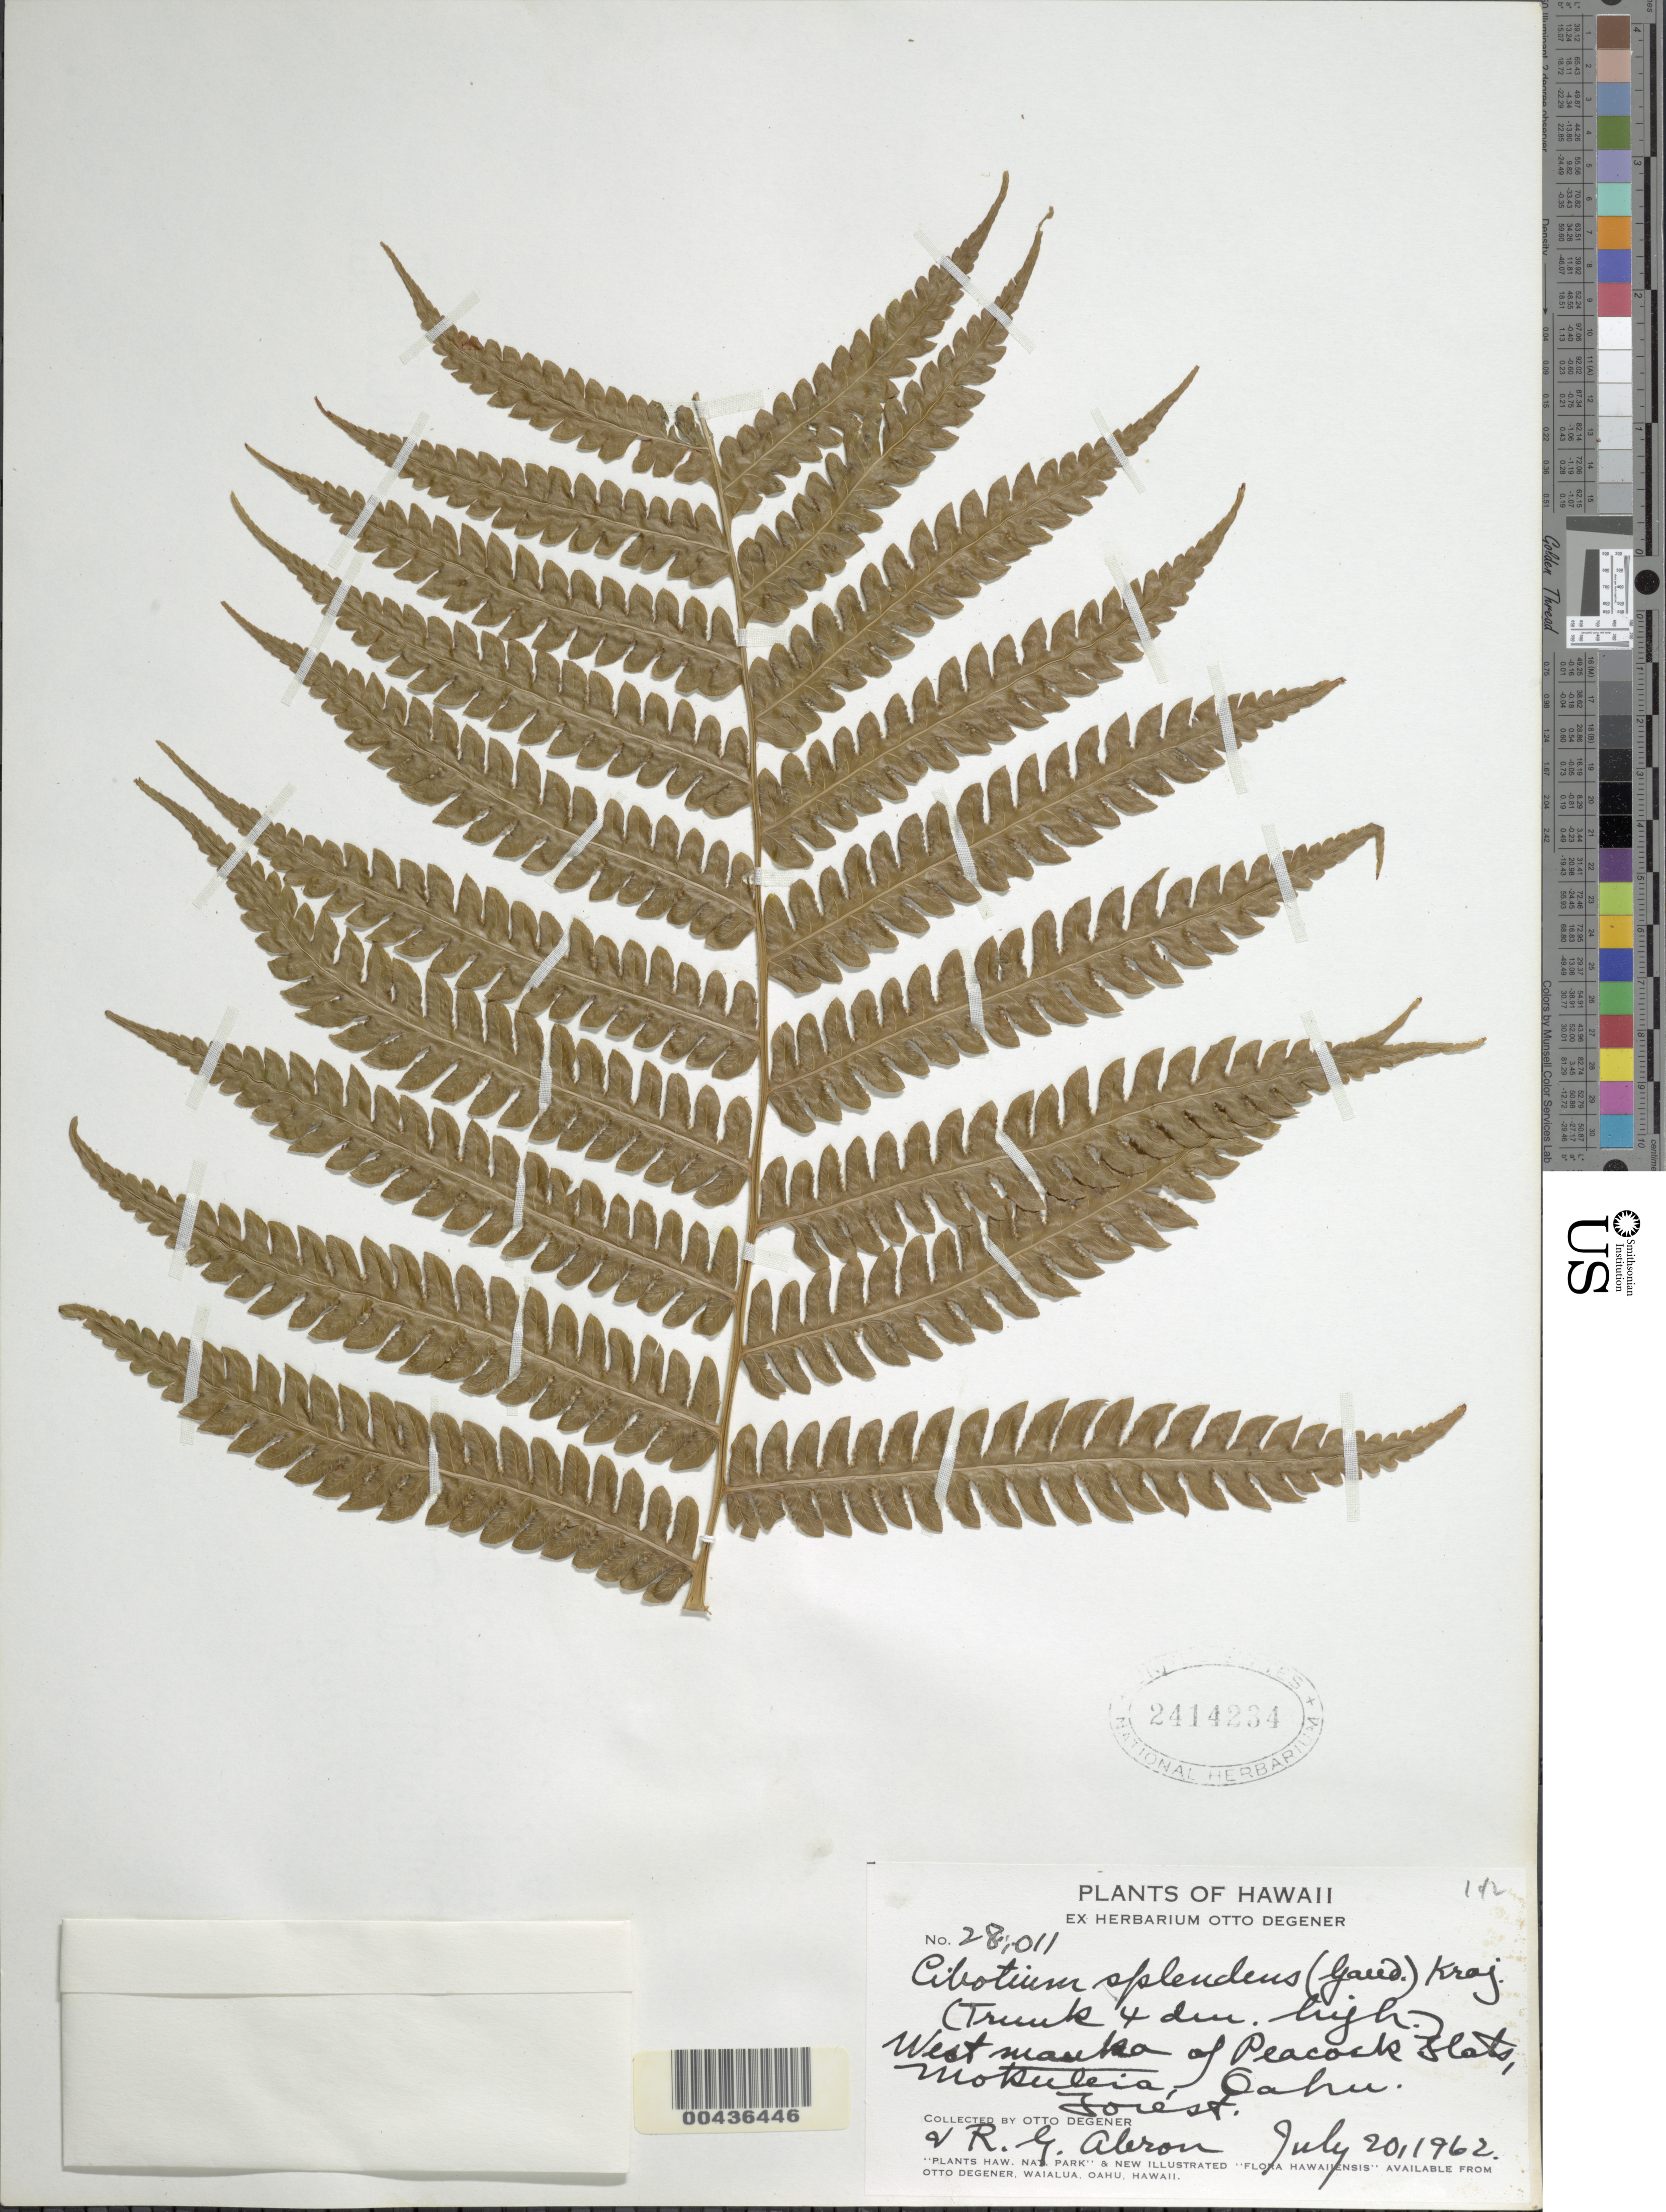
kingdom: Plantae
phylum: Tracheophyta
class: Polypodiopsida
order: Cyatheales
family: Cibotiaceae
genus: Cibotium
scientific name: Cibotium chamissoi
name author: Kaulf.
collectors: O. Degener & R. Aleron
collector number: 28011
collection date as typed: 20 Jul 1962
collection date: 1962-07-20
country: United States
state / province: Hawaii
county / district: Honolulu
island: Oahu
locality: W mauka of Peacock Flats, Mokuleia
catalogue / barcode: US 2414234